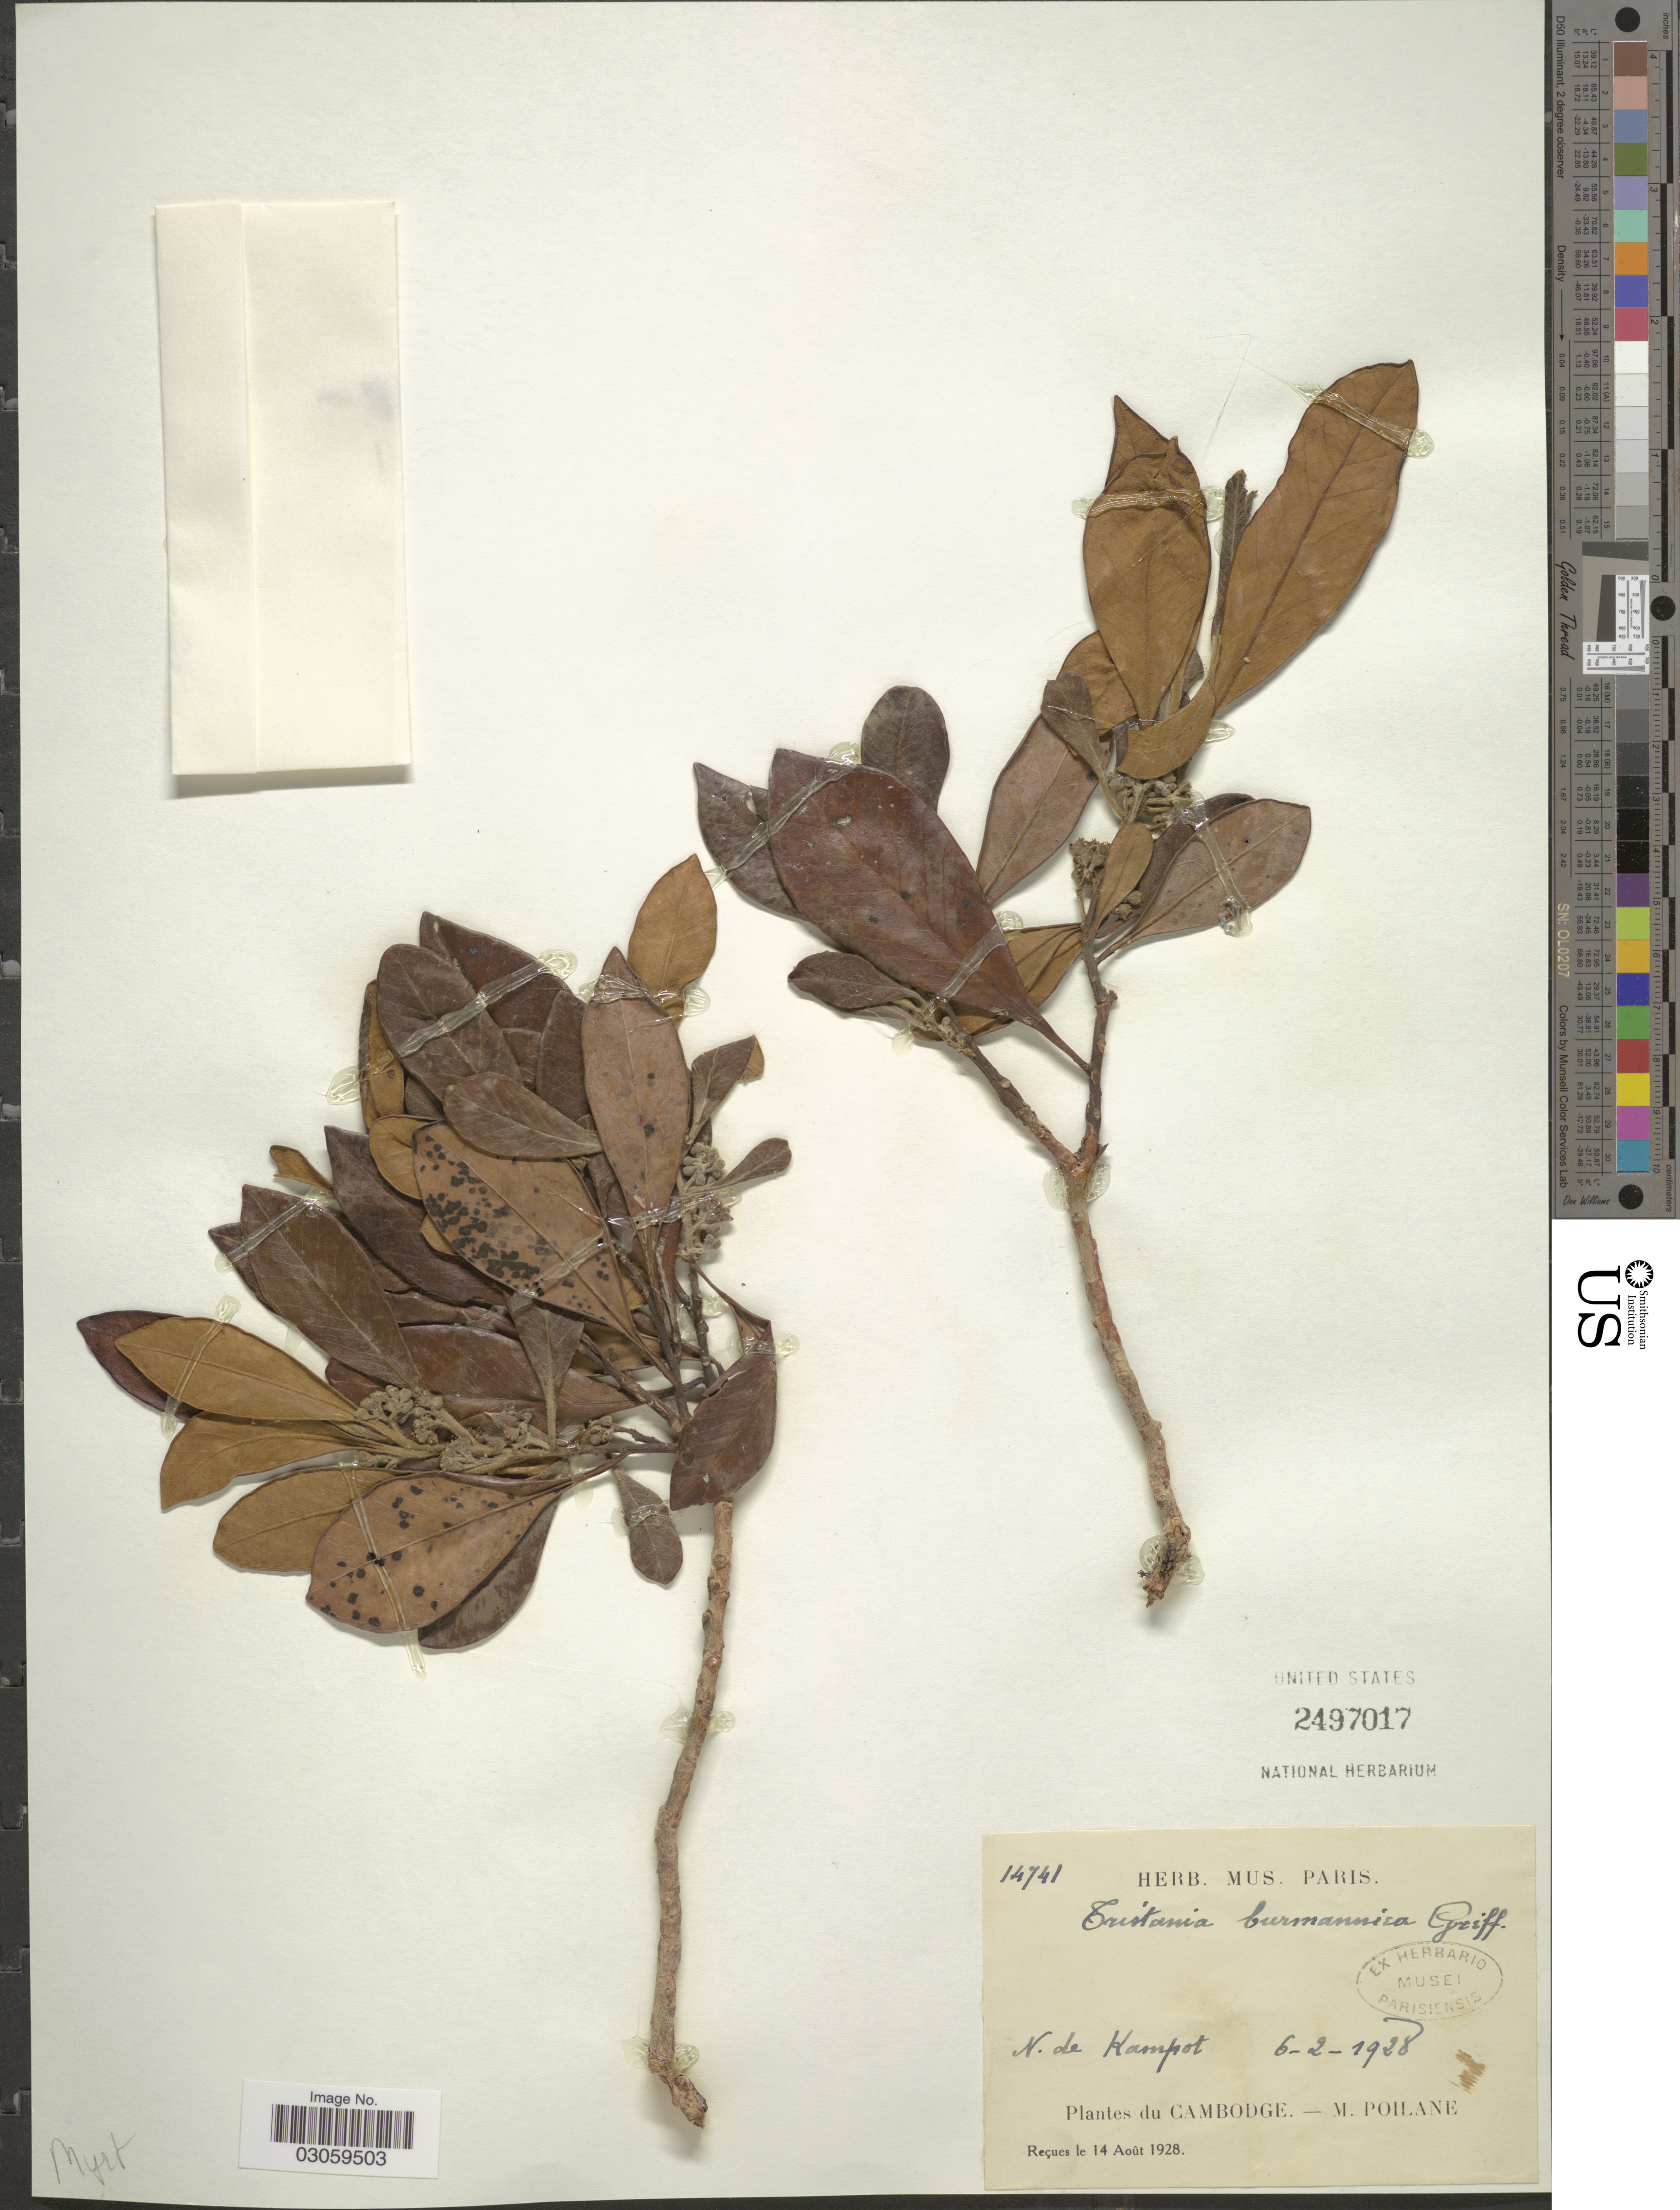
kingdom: Plantae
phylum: Tracheophyta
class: Magnoliopsida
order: Myrtales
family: Myrtaceae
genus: Tristaniopsis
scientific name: Tristaniopsis burmanica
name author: (Griff.) P.G. Wilson & J. T. Waterh.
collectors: M. Poilane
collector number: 14741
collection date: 1928-02-06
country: Cambodia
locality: N. de Kampot. Cambodge.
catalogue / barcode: US 2497017